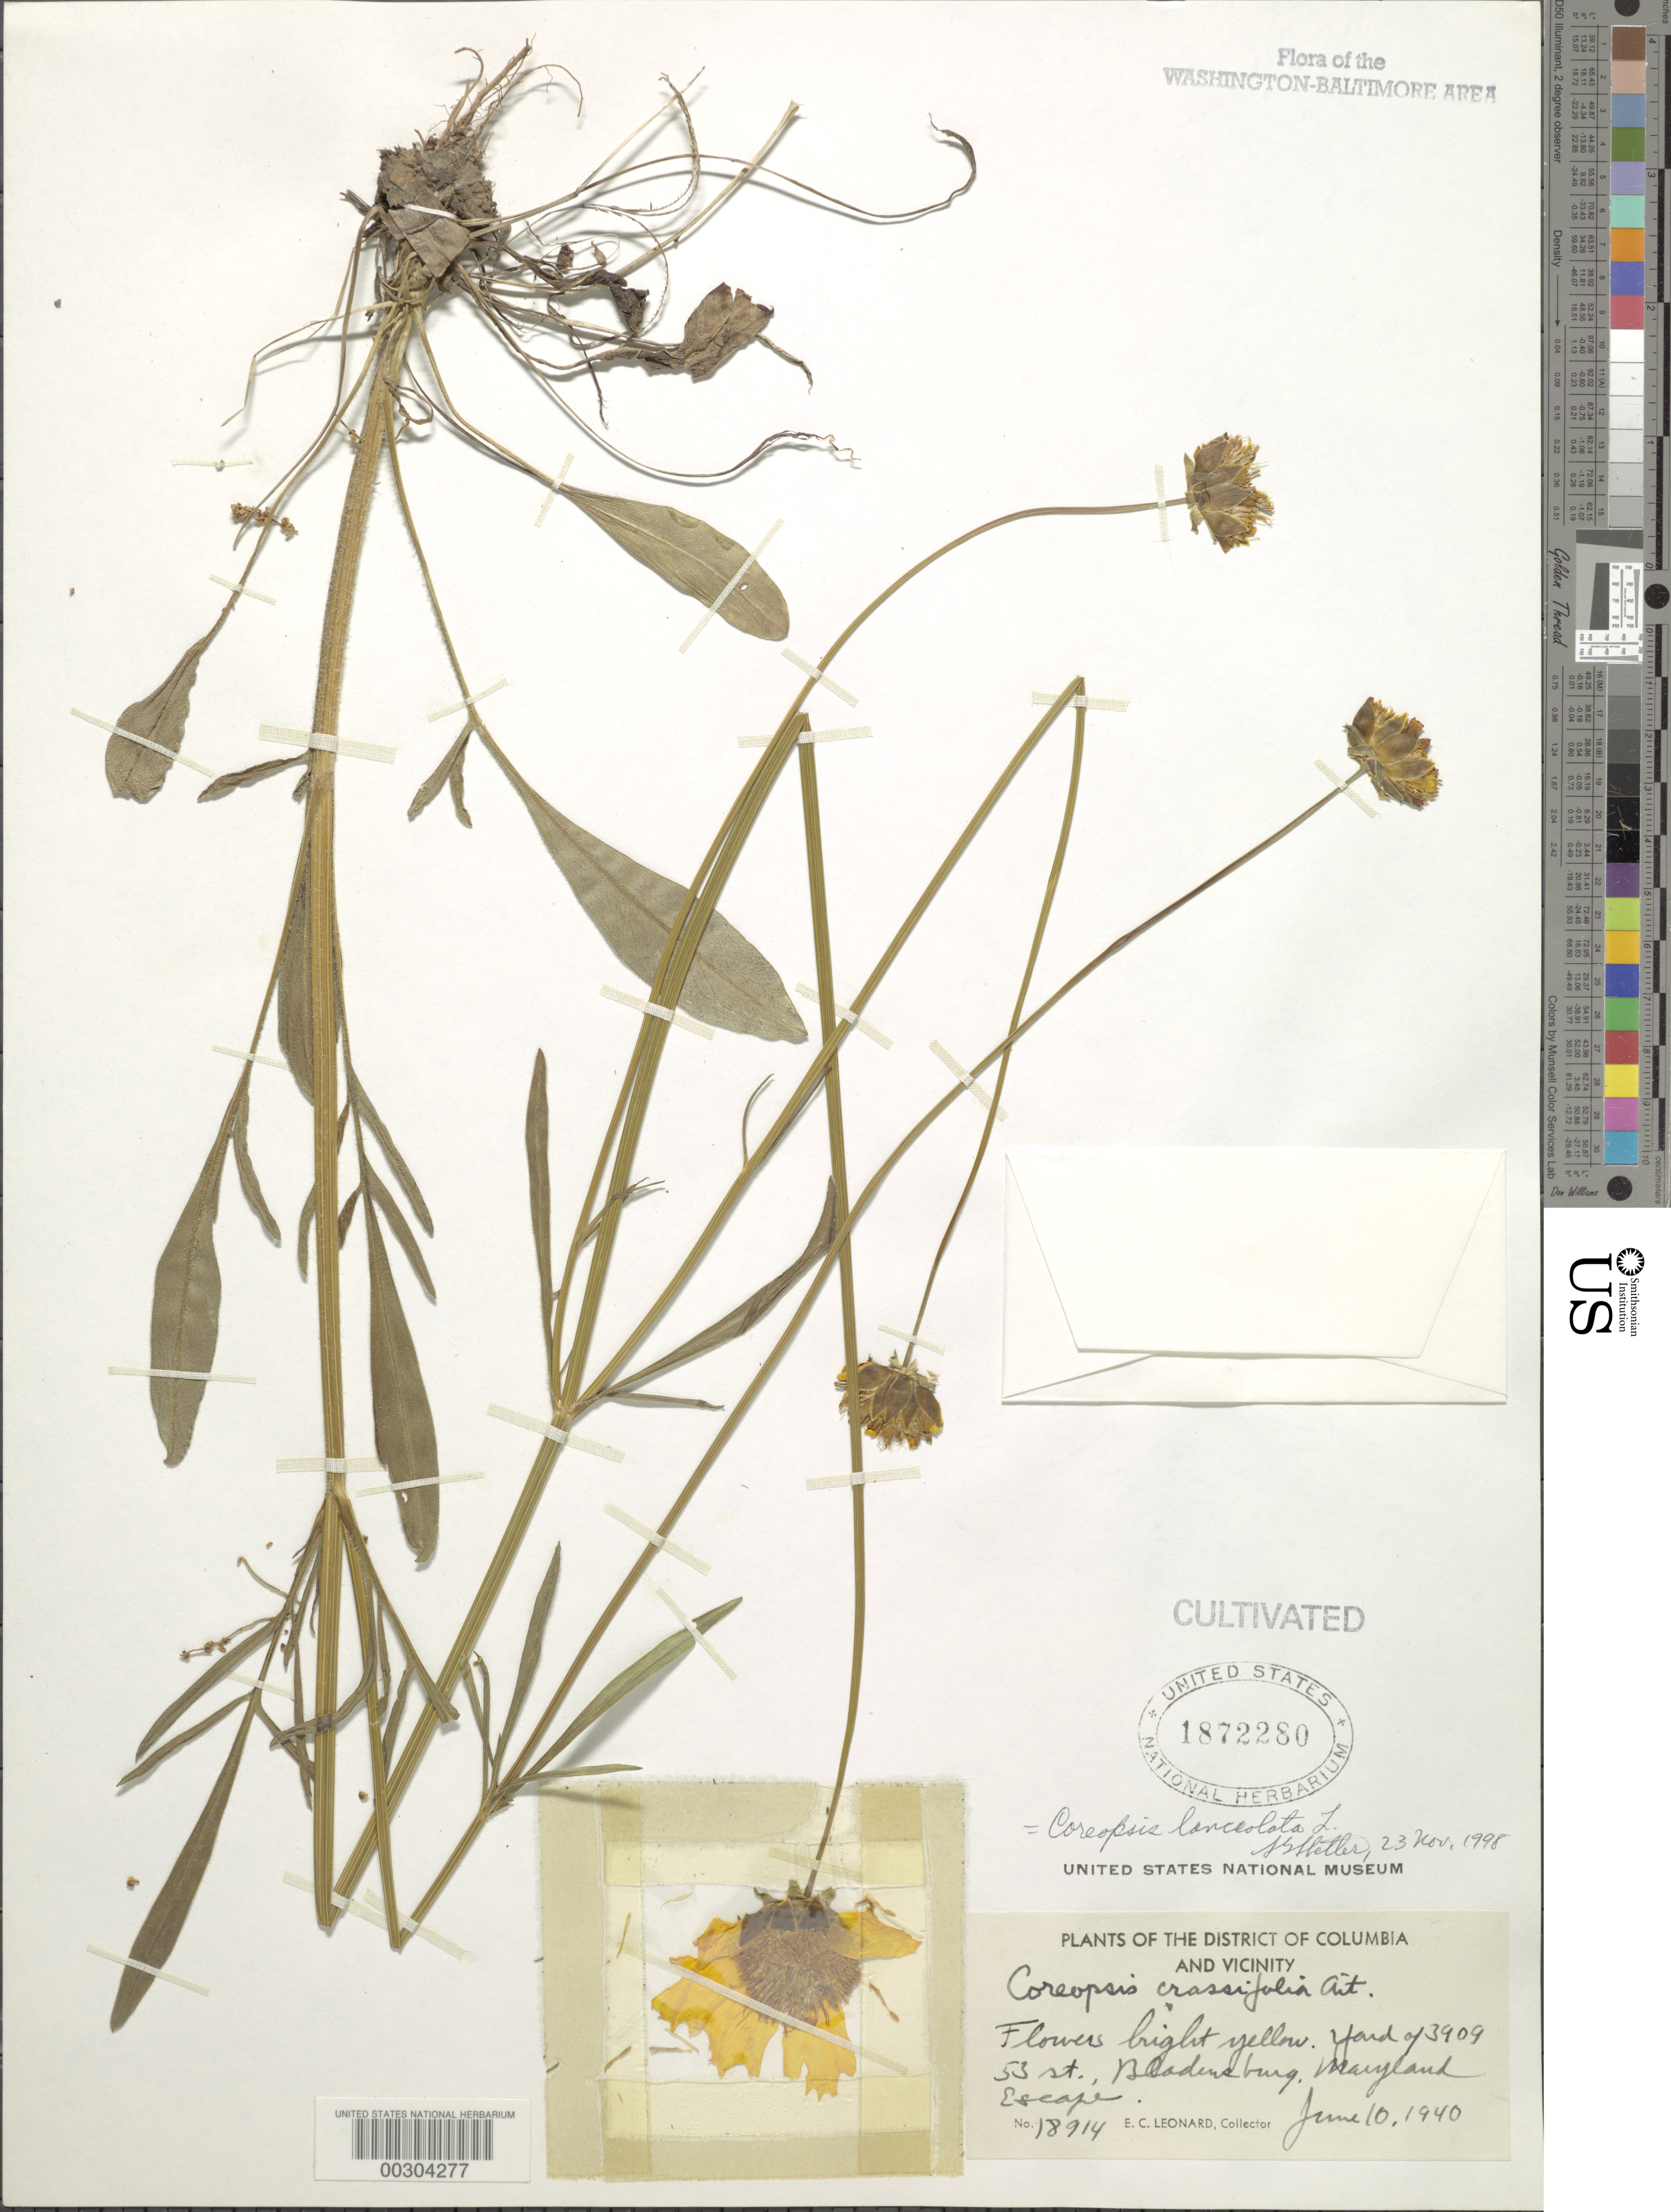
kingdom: Plantae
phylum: Tracheophyta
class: Magnoliopsida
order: Asterales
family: Asteraceae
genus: Coreopsis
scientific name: Coreopsis lanceolata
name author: L.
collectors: E. C. Leonard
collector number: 18914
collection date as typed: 10 Jun 1940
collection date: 1940-06-10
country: United States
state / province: Maryland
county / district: Prince George's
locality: Bladensburg, 3909 53 St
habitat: Yard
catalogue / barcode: US 1872280